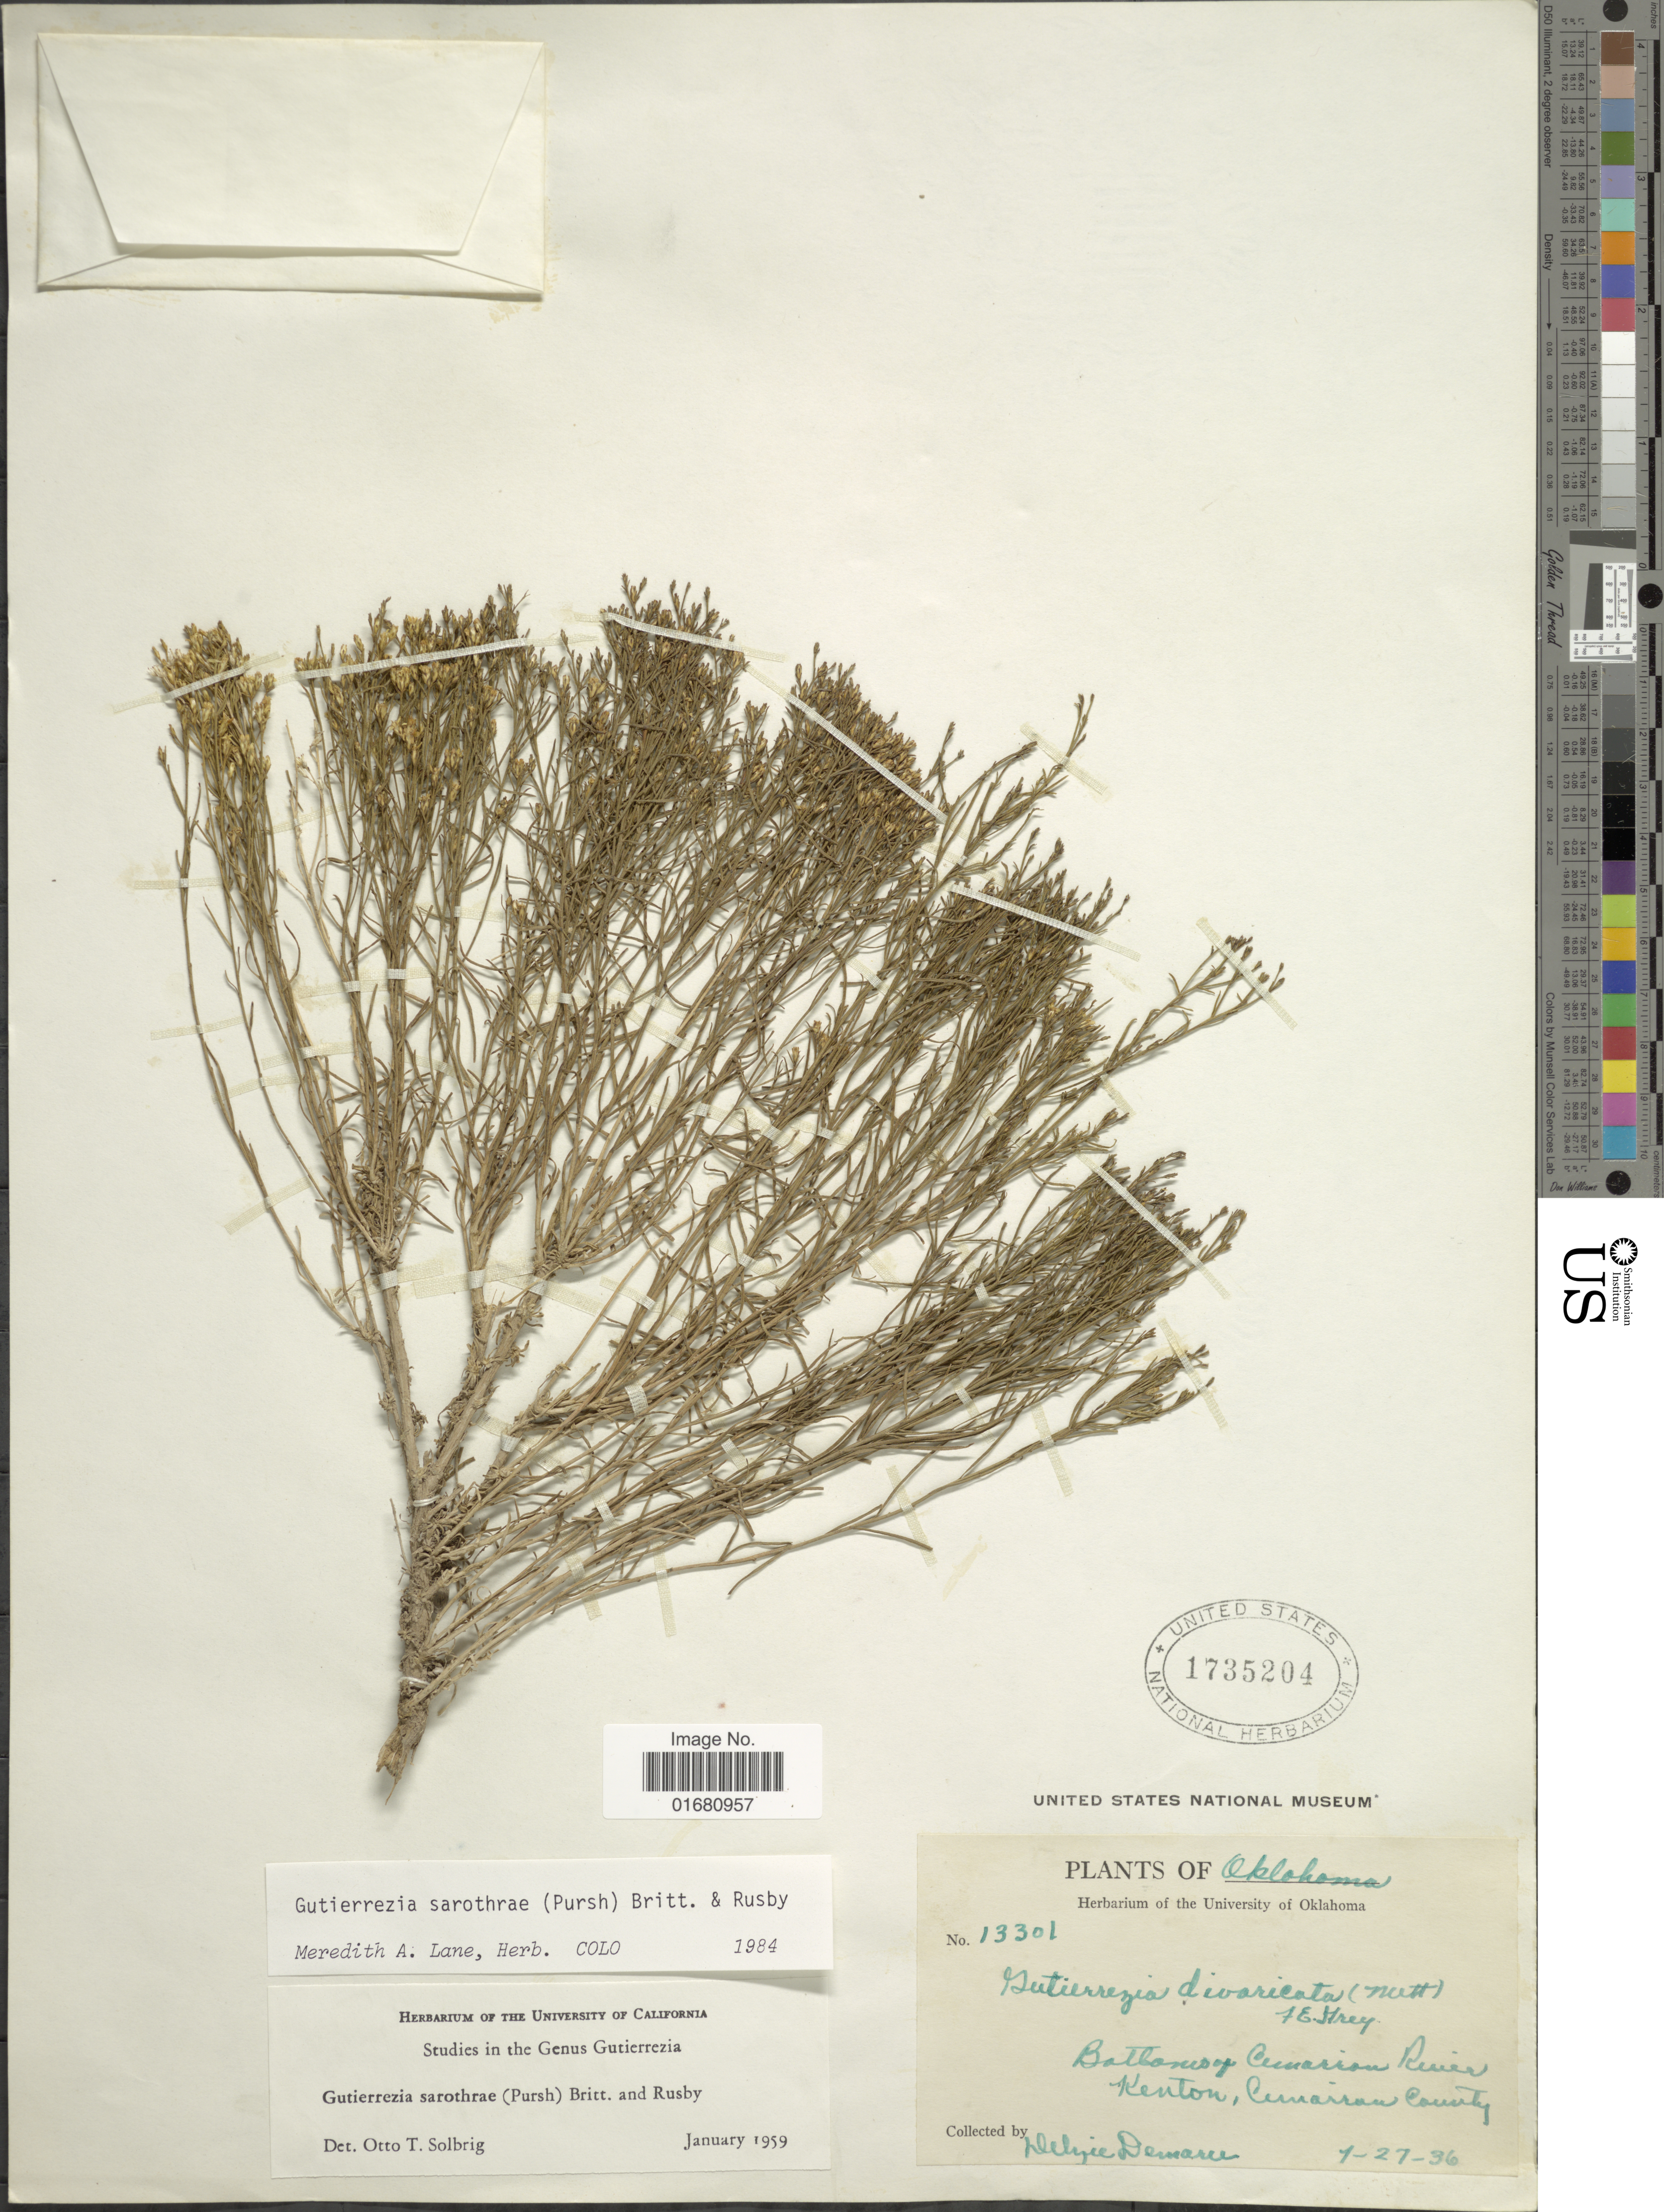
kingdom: Plantae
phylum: Tracheophyta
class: Magnoliopsida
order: Asterales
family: Asteraceae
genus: Gutierrezia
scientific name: Gutierrezia sarothrae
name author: (Pursh) Britton & Rusby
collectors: D. Demaree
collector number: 13301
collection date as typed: Transcribed d/m/y: 27/1/36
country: United States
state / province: Oklahoma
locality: Batlomus of Cunarrion River, Kenton, Cunarran County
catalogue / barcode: US 1735204